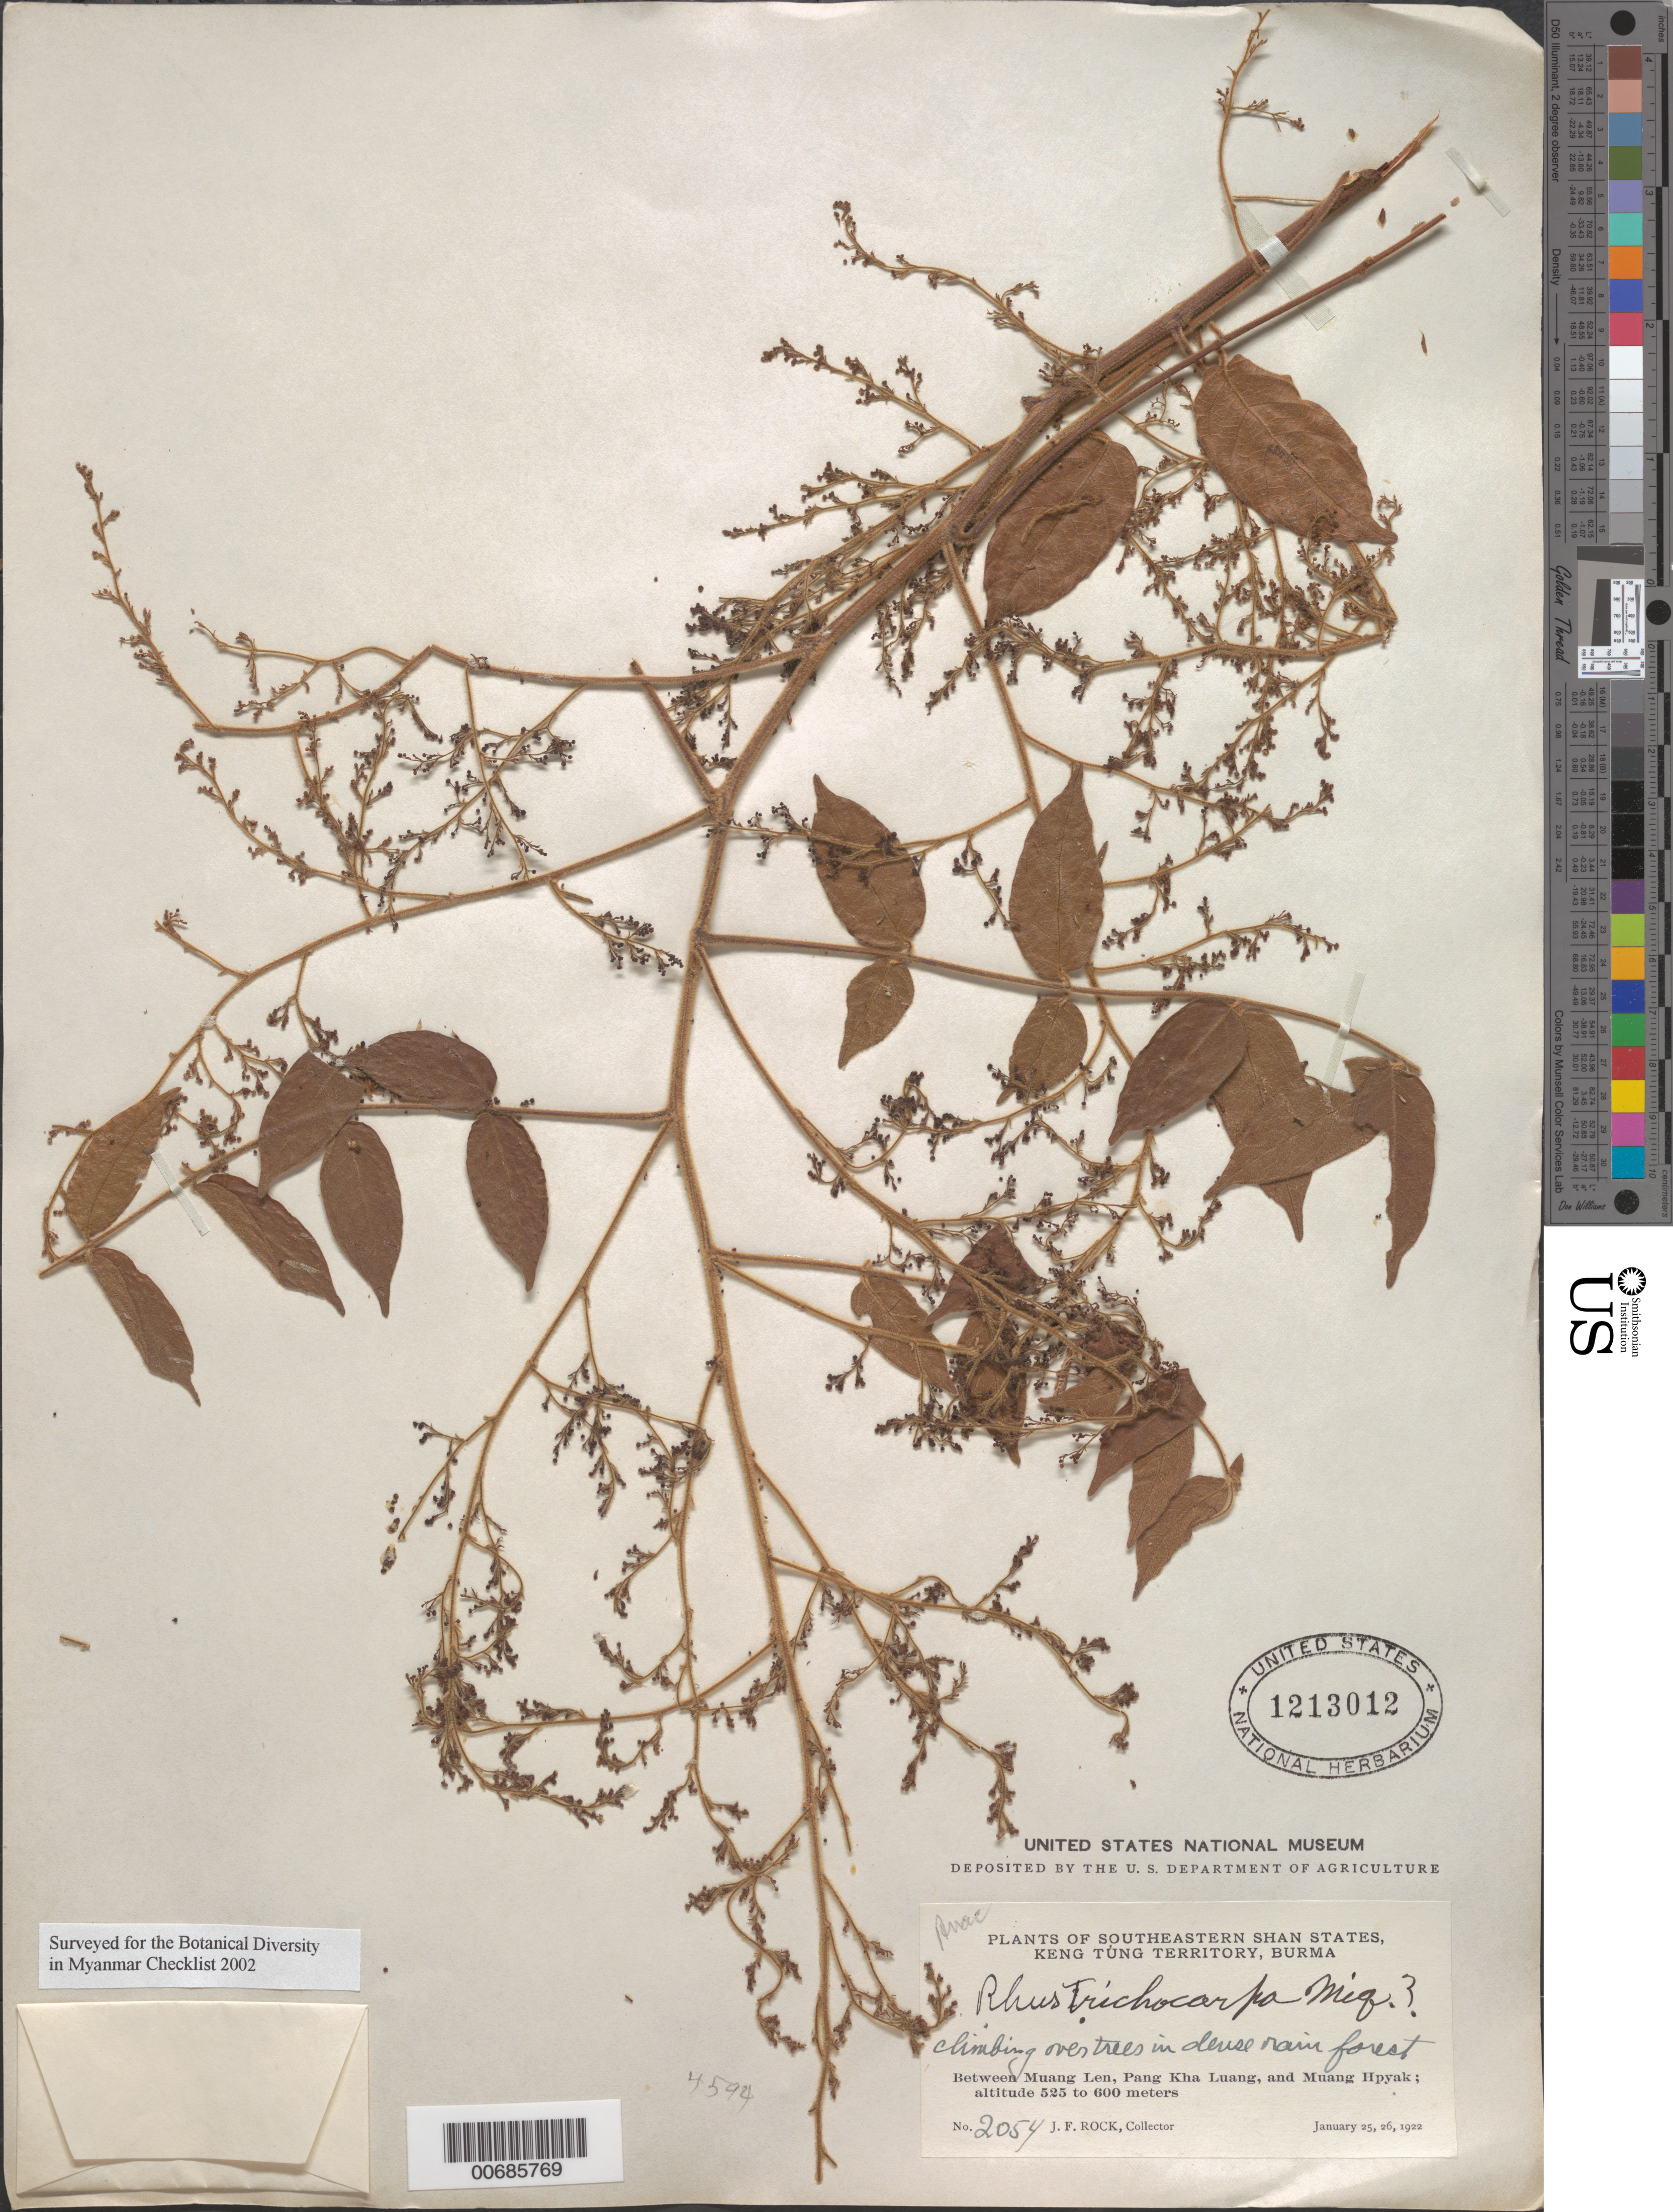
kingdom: Plantae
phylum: Tracheophyta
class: Magnoliopsida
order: Sapindales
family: Anacardiaceae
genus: Rhus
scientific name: Rhus trichocarpa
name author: Miq.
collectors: J. F. Rock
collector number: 2054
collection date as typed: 25 Jan 1922 to 26 Jan 1922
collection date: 1922-01-25/1922-01-26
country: Myanmar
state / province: Shan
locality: Southeastern Shan States, Keng Tung Terr., betw. Muang Len, Pang Kha Luang and Muang Hpyak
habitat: Dense rainforest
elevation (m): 525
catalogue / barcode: US 1213012